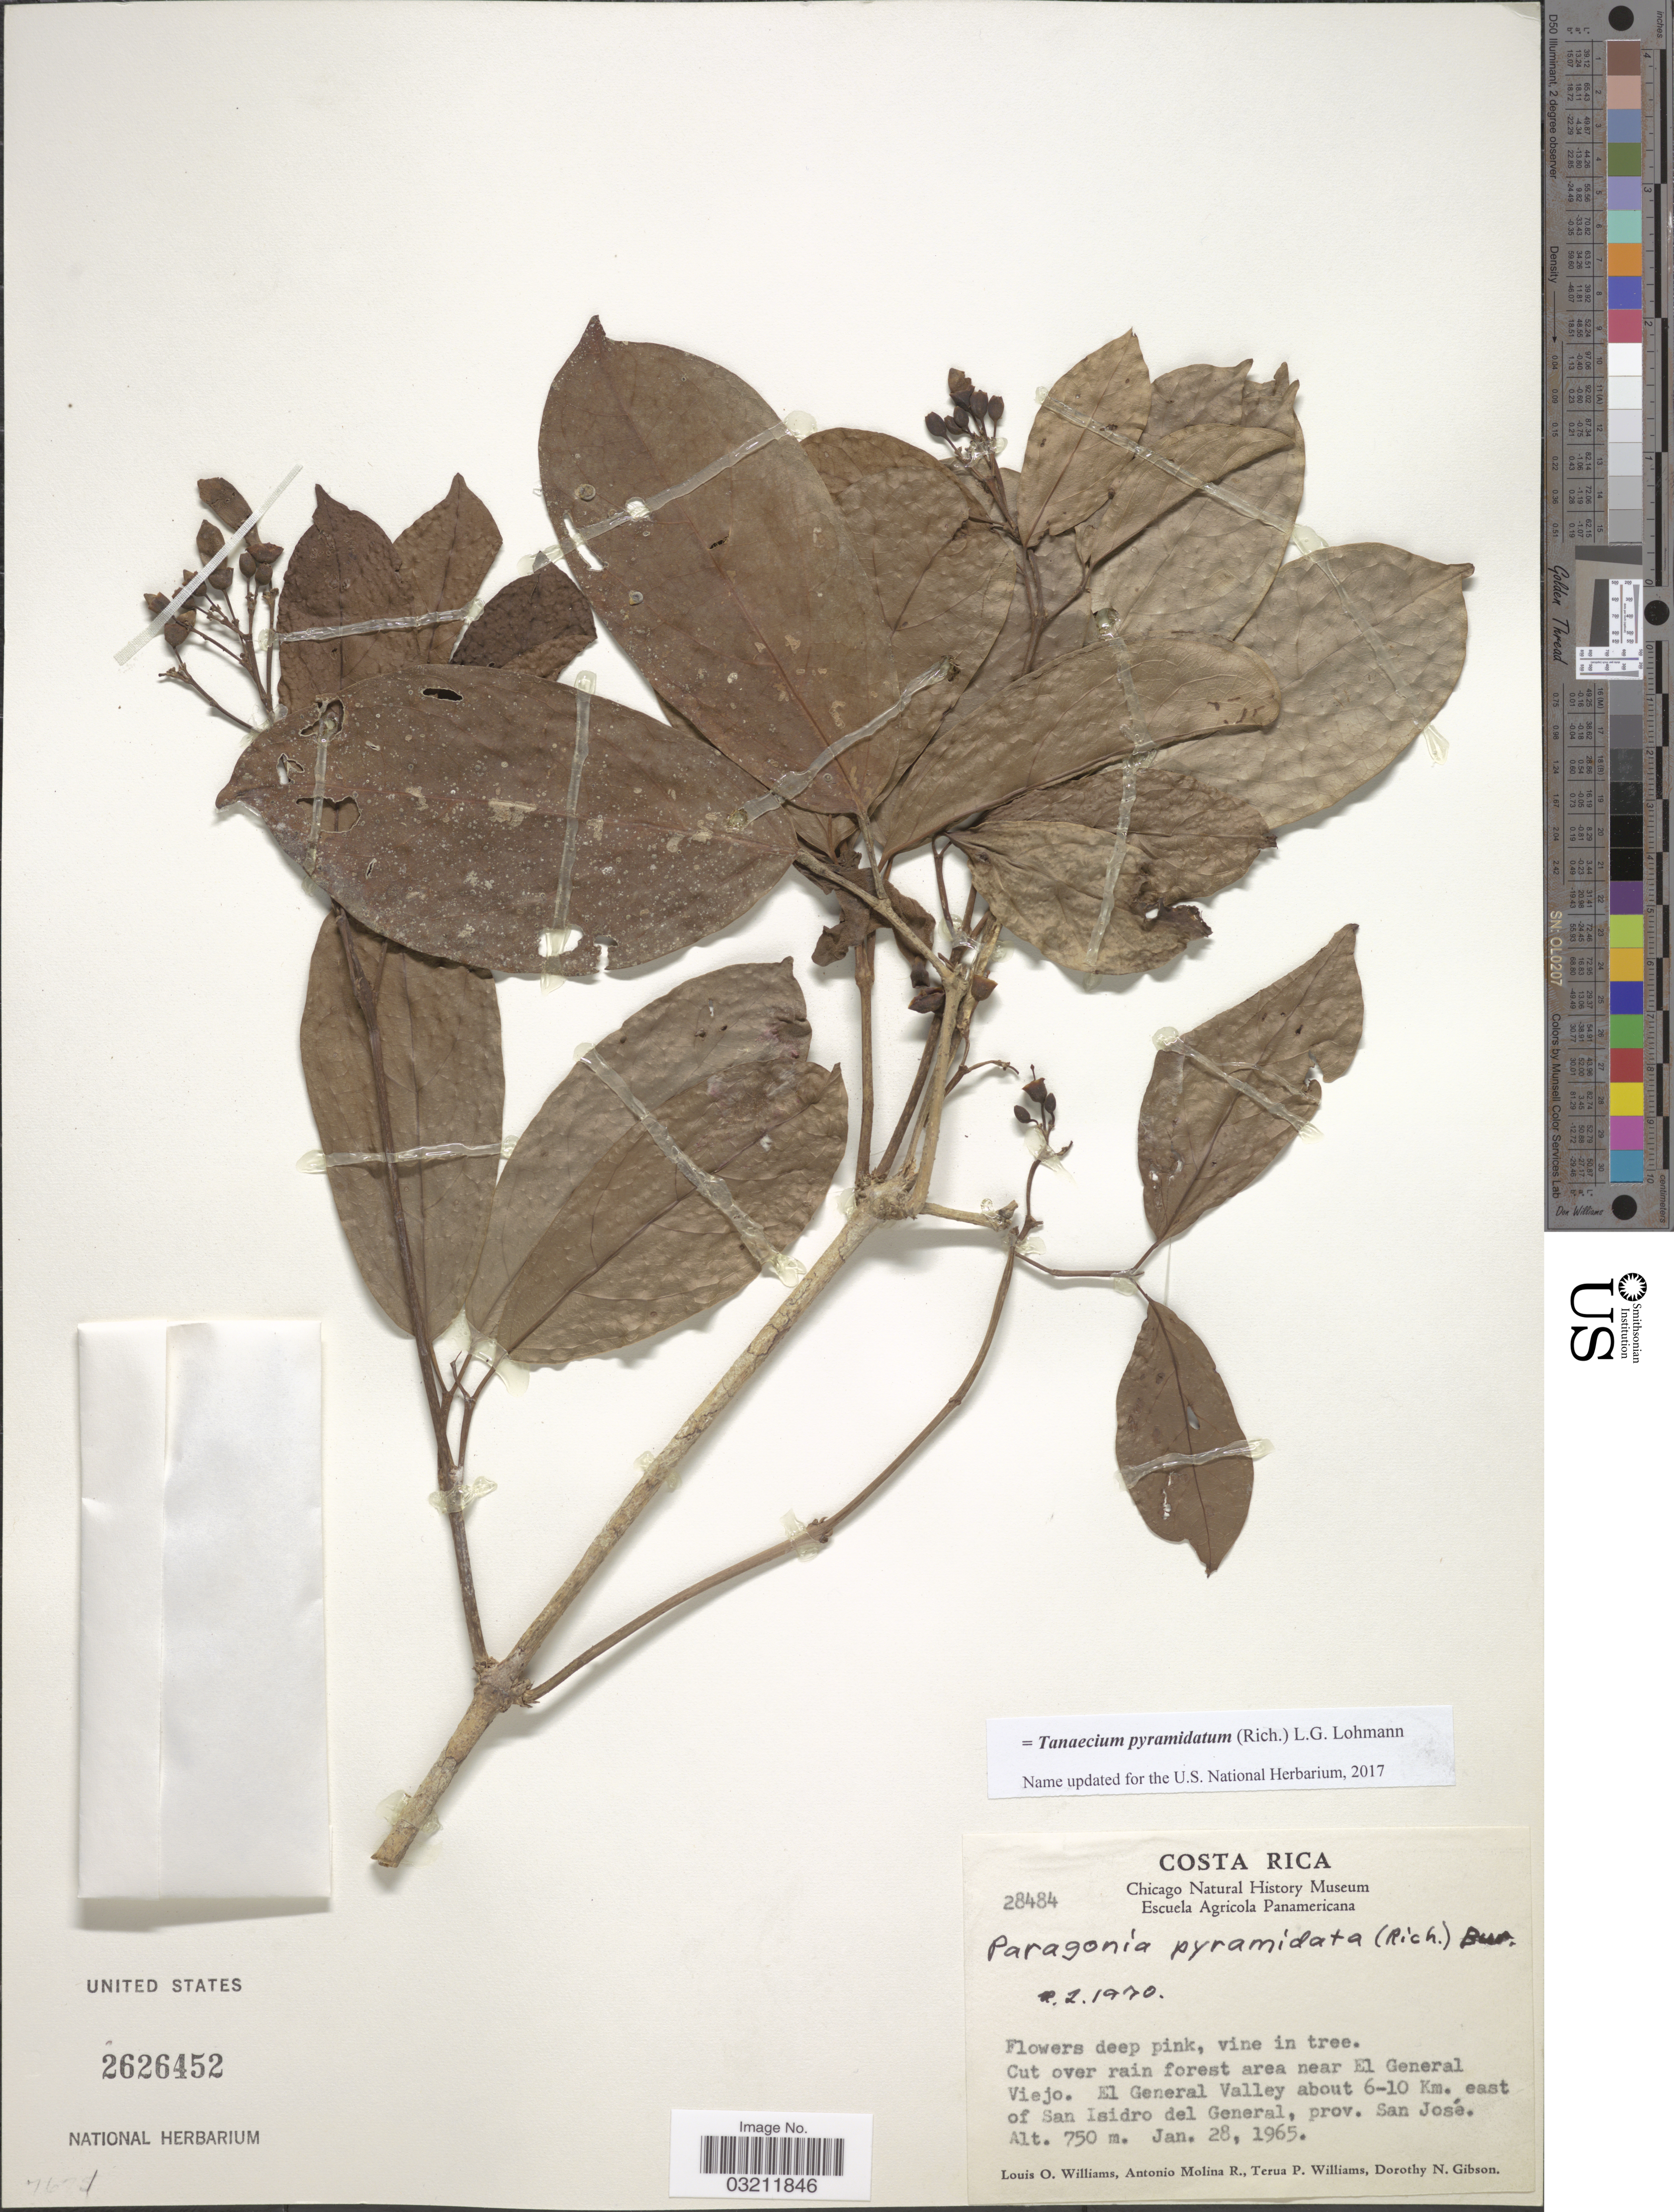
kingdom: Plantae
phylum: Tracheophyta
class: Magnoliopsida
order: Lamiales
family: Bignoniaceae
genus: Tanaecium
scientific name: Tanaecium pyramidatum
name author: (Rich.) L.G. Lohmann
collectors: L. O. Williams, A. Molina R., T. Williams & D. N. Gibson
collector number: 28484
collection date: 1965-01-28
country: Costa Rica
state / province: San José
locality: Cut over rain forest area near El General Viejo. El General Valley about 6-10 Km. east of San Isidro del General.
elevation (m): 750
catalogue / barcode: US 2626452